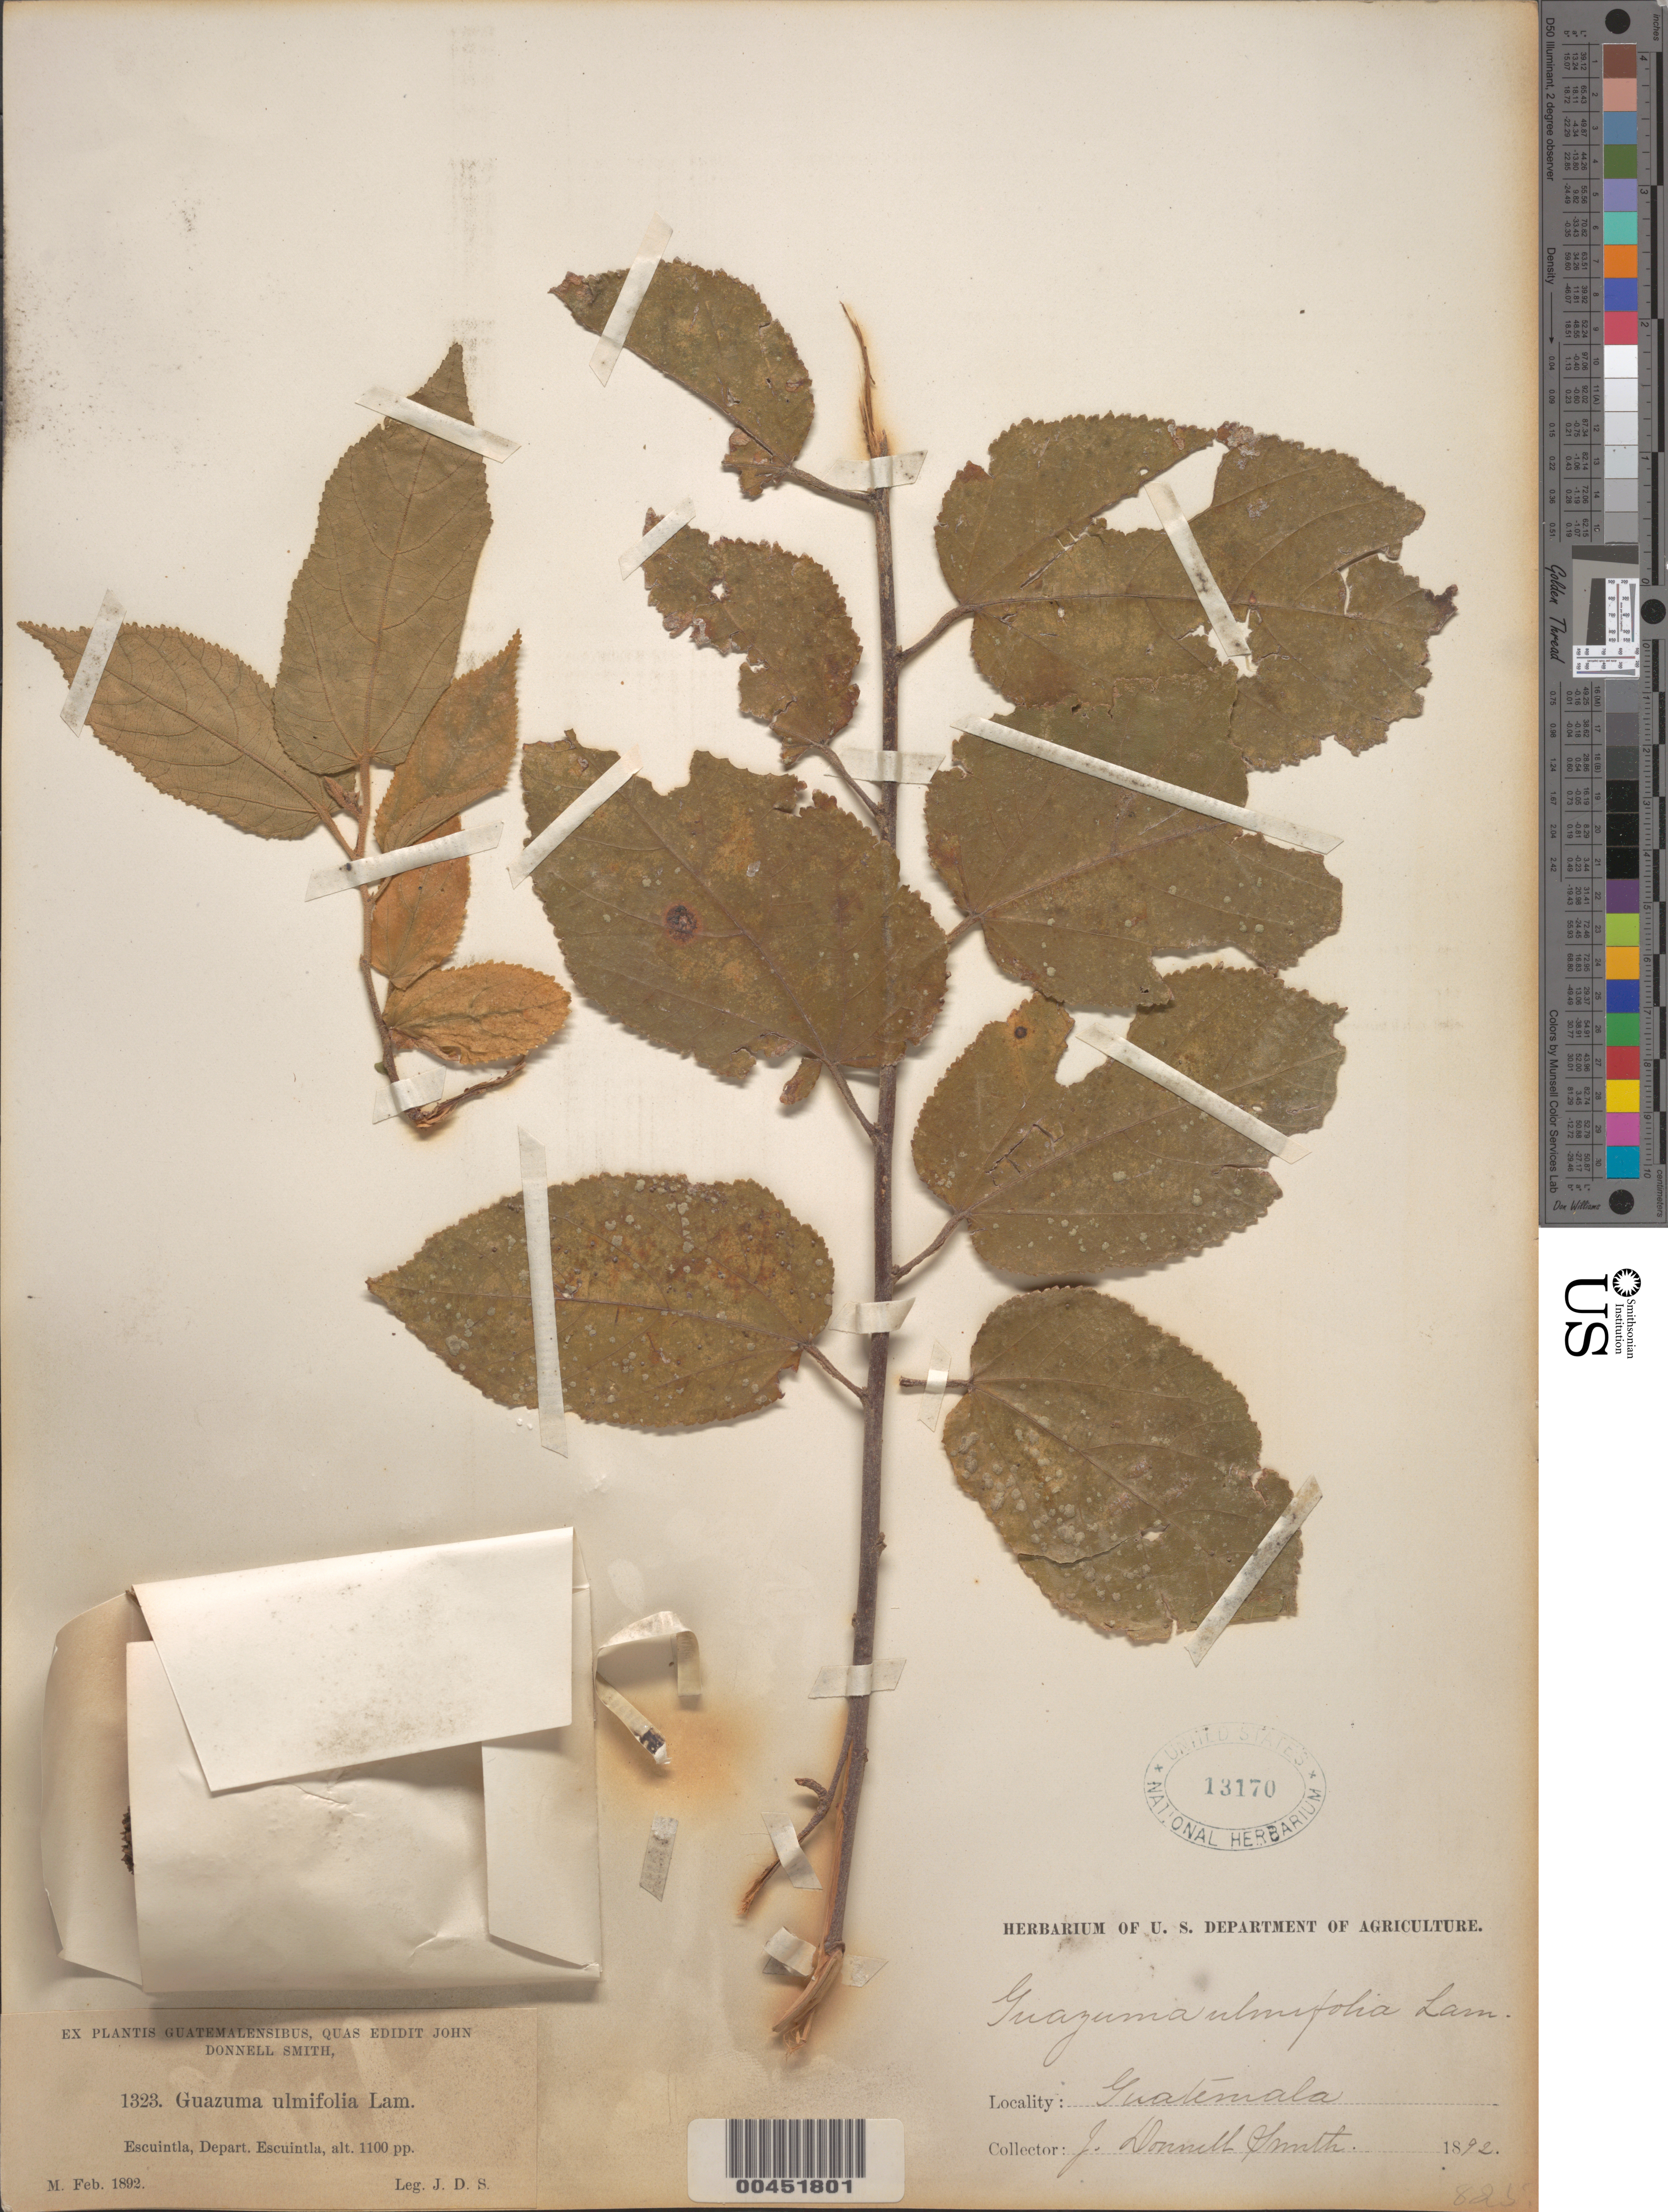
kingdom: Plantae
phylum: Tracheophyta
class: Magnoliopsida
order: Malvales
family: Malvaceae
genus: Guazuma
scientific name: Guazuma ulmifolia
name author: Lam.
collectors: J. Donnell Smith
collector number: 1323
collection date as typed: Feb 1892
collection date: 1892-02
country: Guatemala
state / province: Escuintla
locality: Escuintla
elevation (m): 335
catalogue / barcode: US 13170